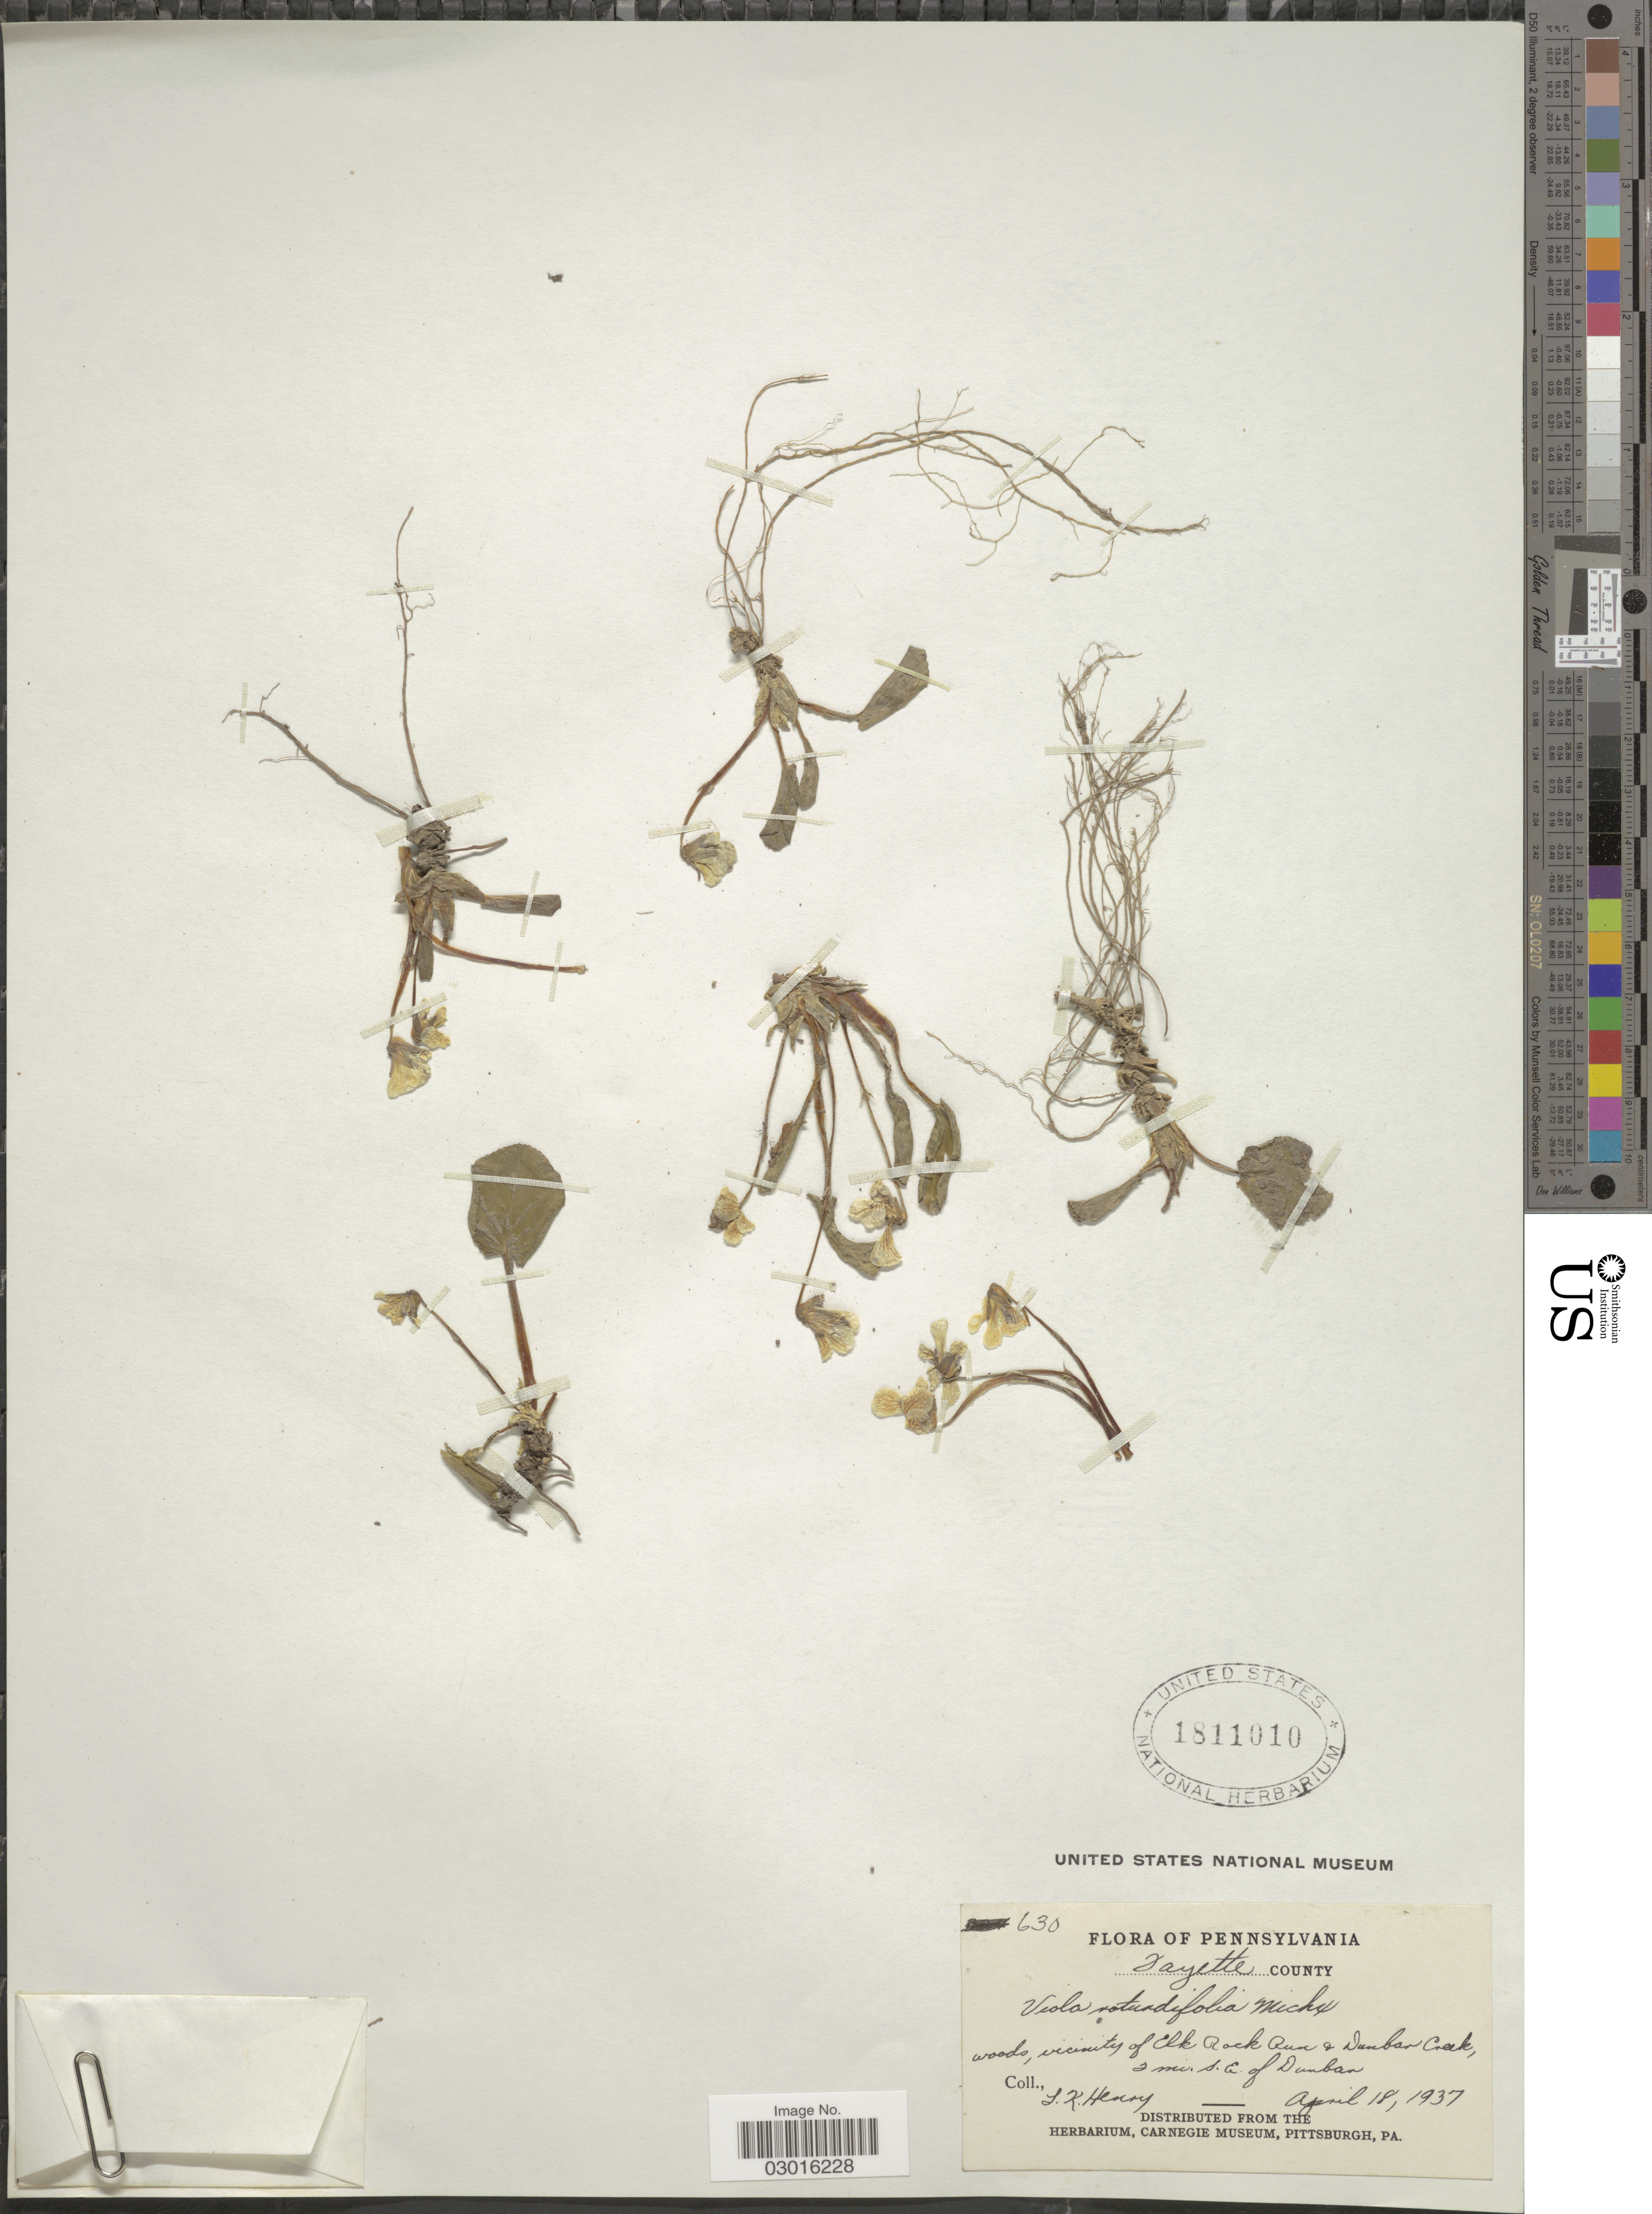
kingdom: Plantae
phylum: Tracheophyta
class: Magnoliopsida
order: Malpighiales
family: Violaceae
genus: Viola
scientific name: Viola rotundifolia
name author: Michx.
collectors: L. K. Henry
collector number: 630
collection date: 1937-04-18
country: United States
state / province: Pennsylvania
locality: Fayette County, vicinity of Elk Rock Run & Dumbar Creek, 2 mi. S.E. of Dumbar.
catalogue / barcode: US 1811010